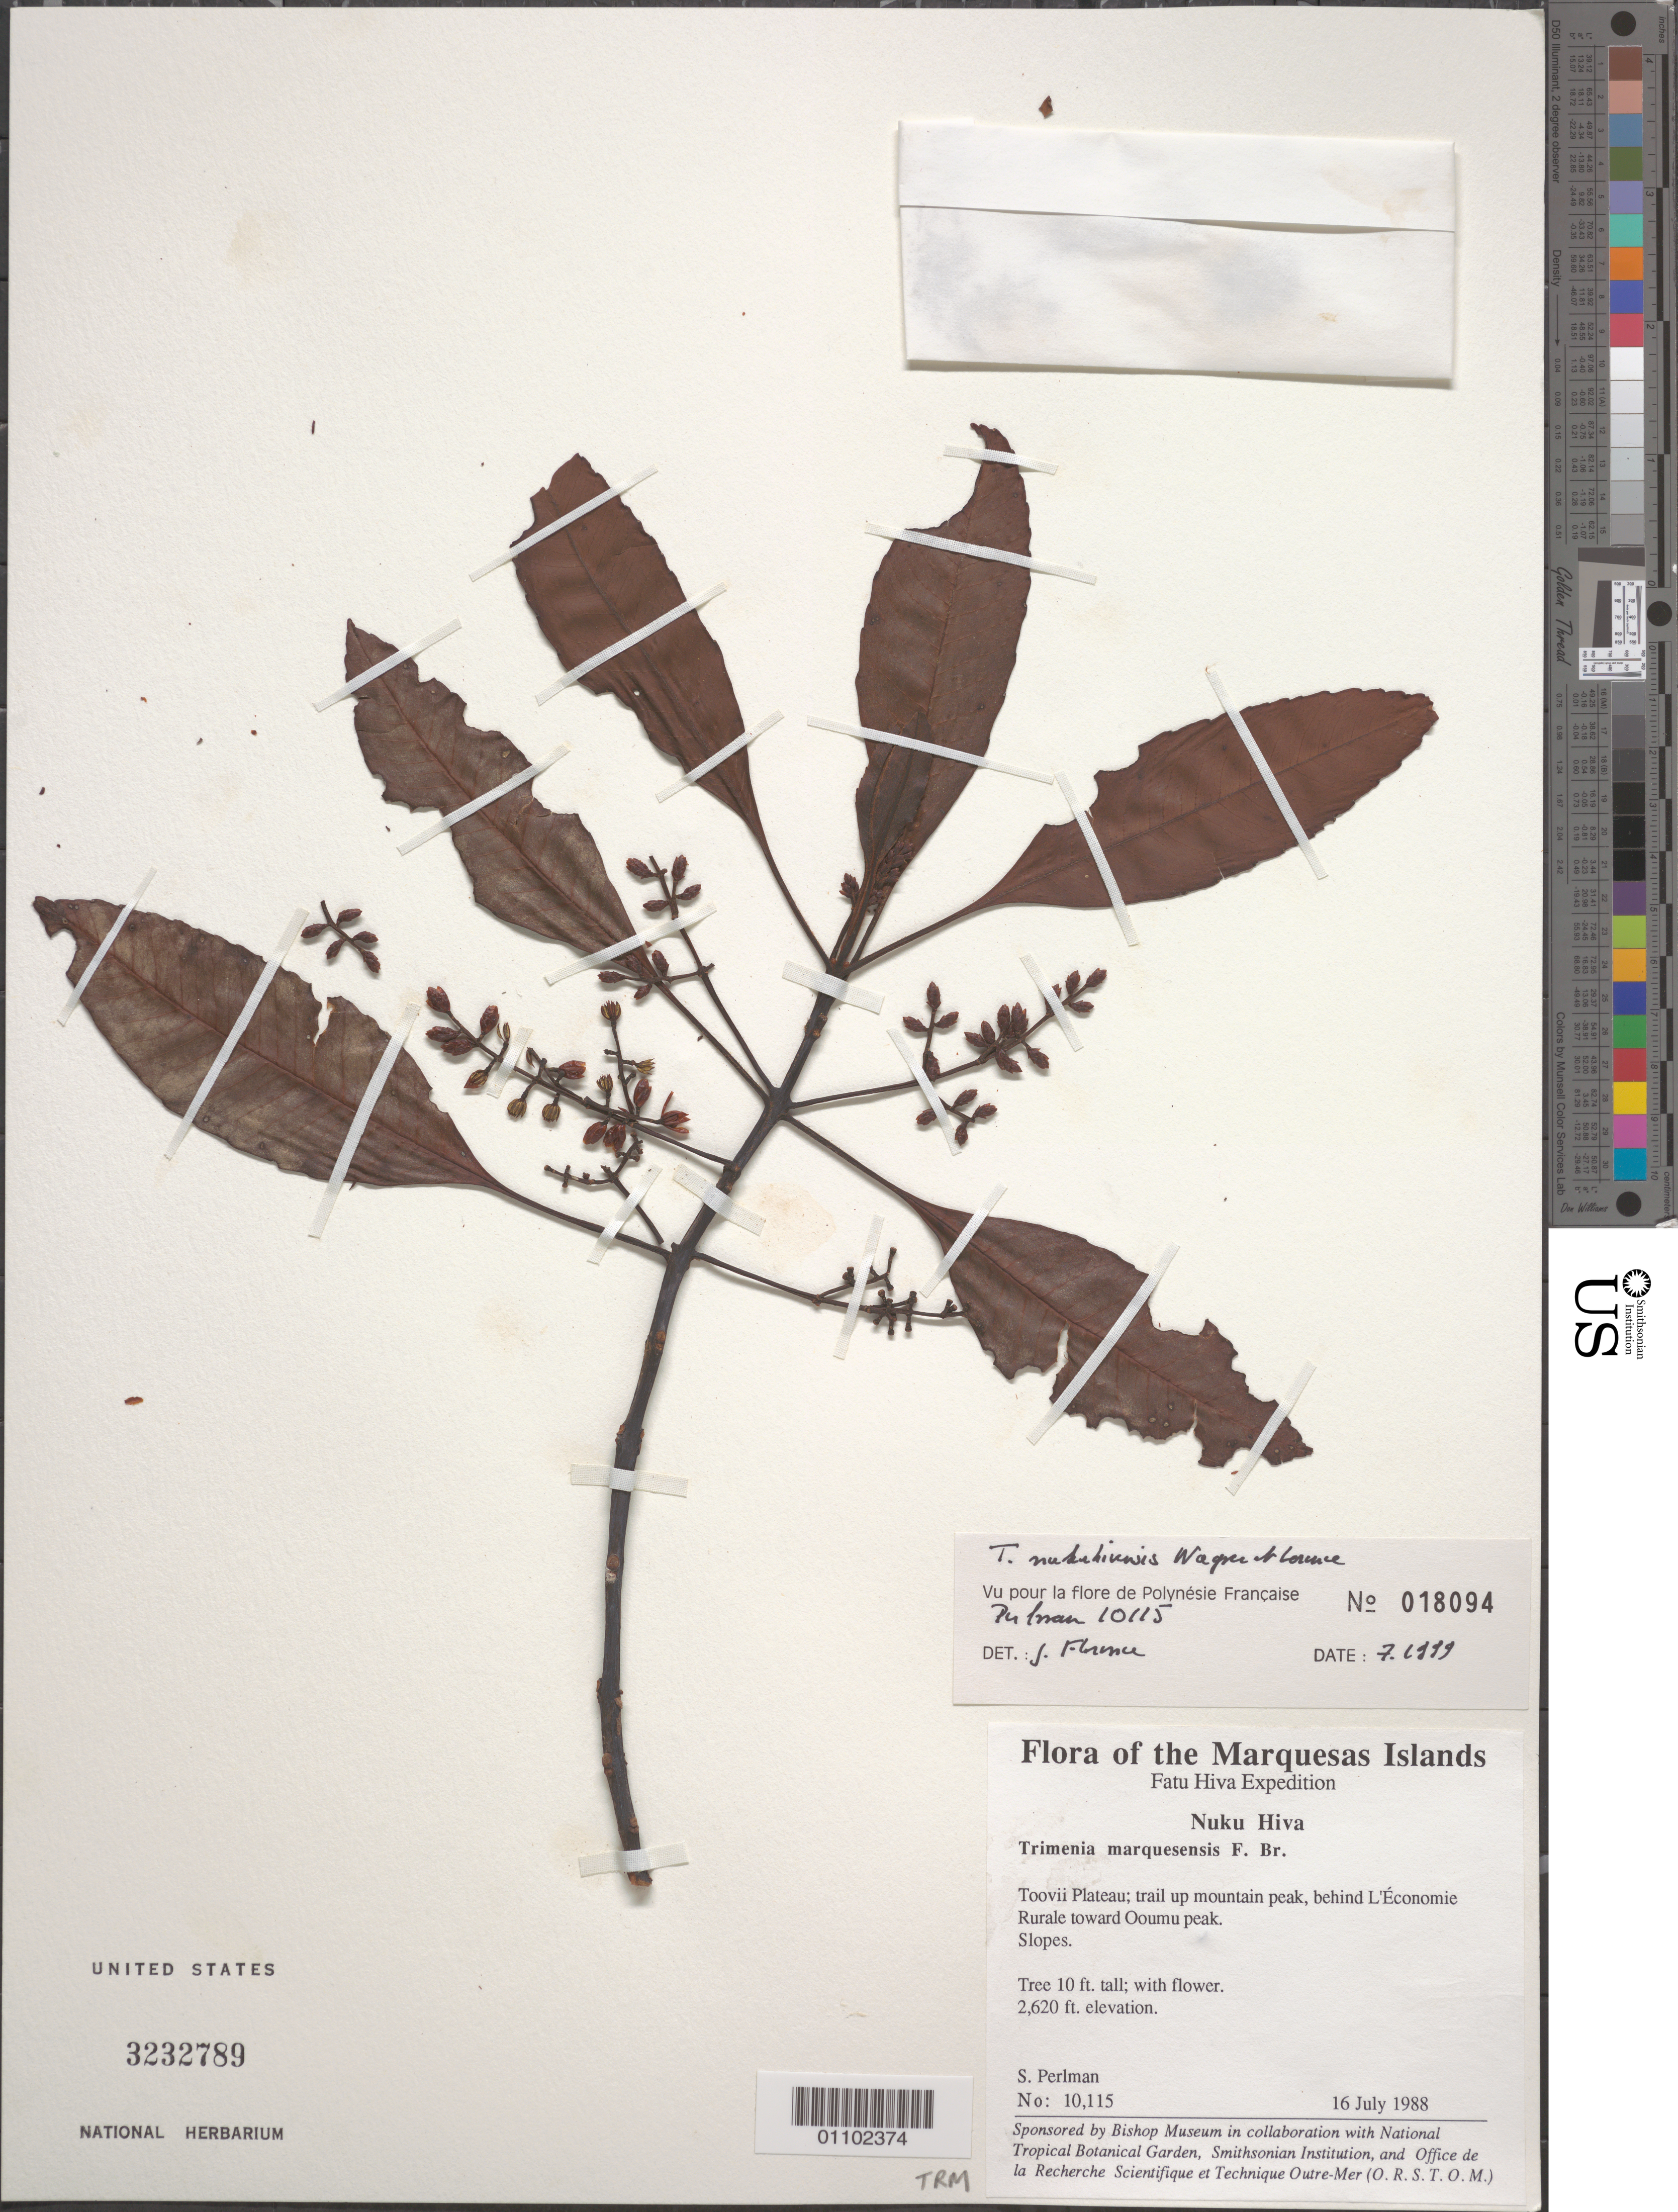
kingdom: Plantae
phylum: Tracheophyta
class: Magnoliopsida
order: Austrobaileyales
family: Trimeniaceae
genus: Trimenia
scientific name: Trimenia nukuhivensis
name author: W.L. Wagner & Lorence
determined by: Lorence, David H.; Wagner, W. H.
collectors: S. P. Perlman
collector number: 10115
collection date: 1988-07-16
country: French Polynesia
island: Nuku Hiva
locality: Toovii Plateau, trail up mountain peak, behind l'Economie Rurale, toward Ooumu peak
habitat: Slopes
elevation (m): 799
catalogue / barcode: US 3232789